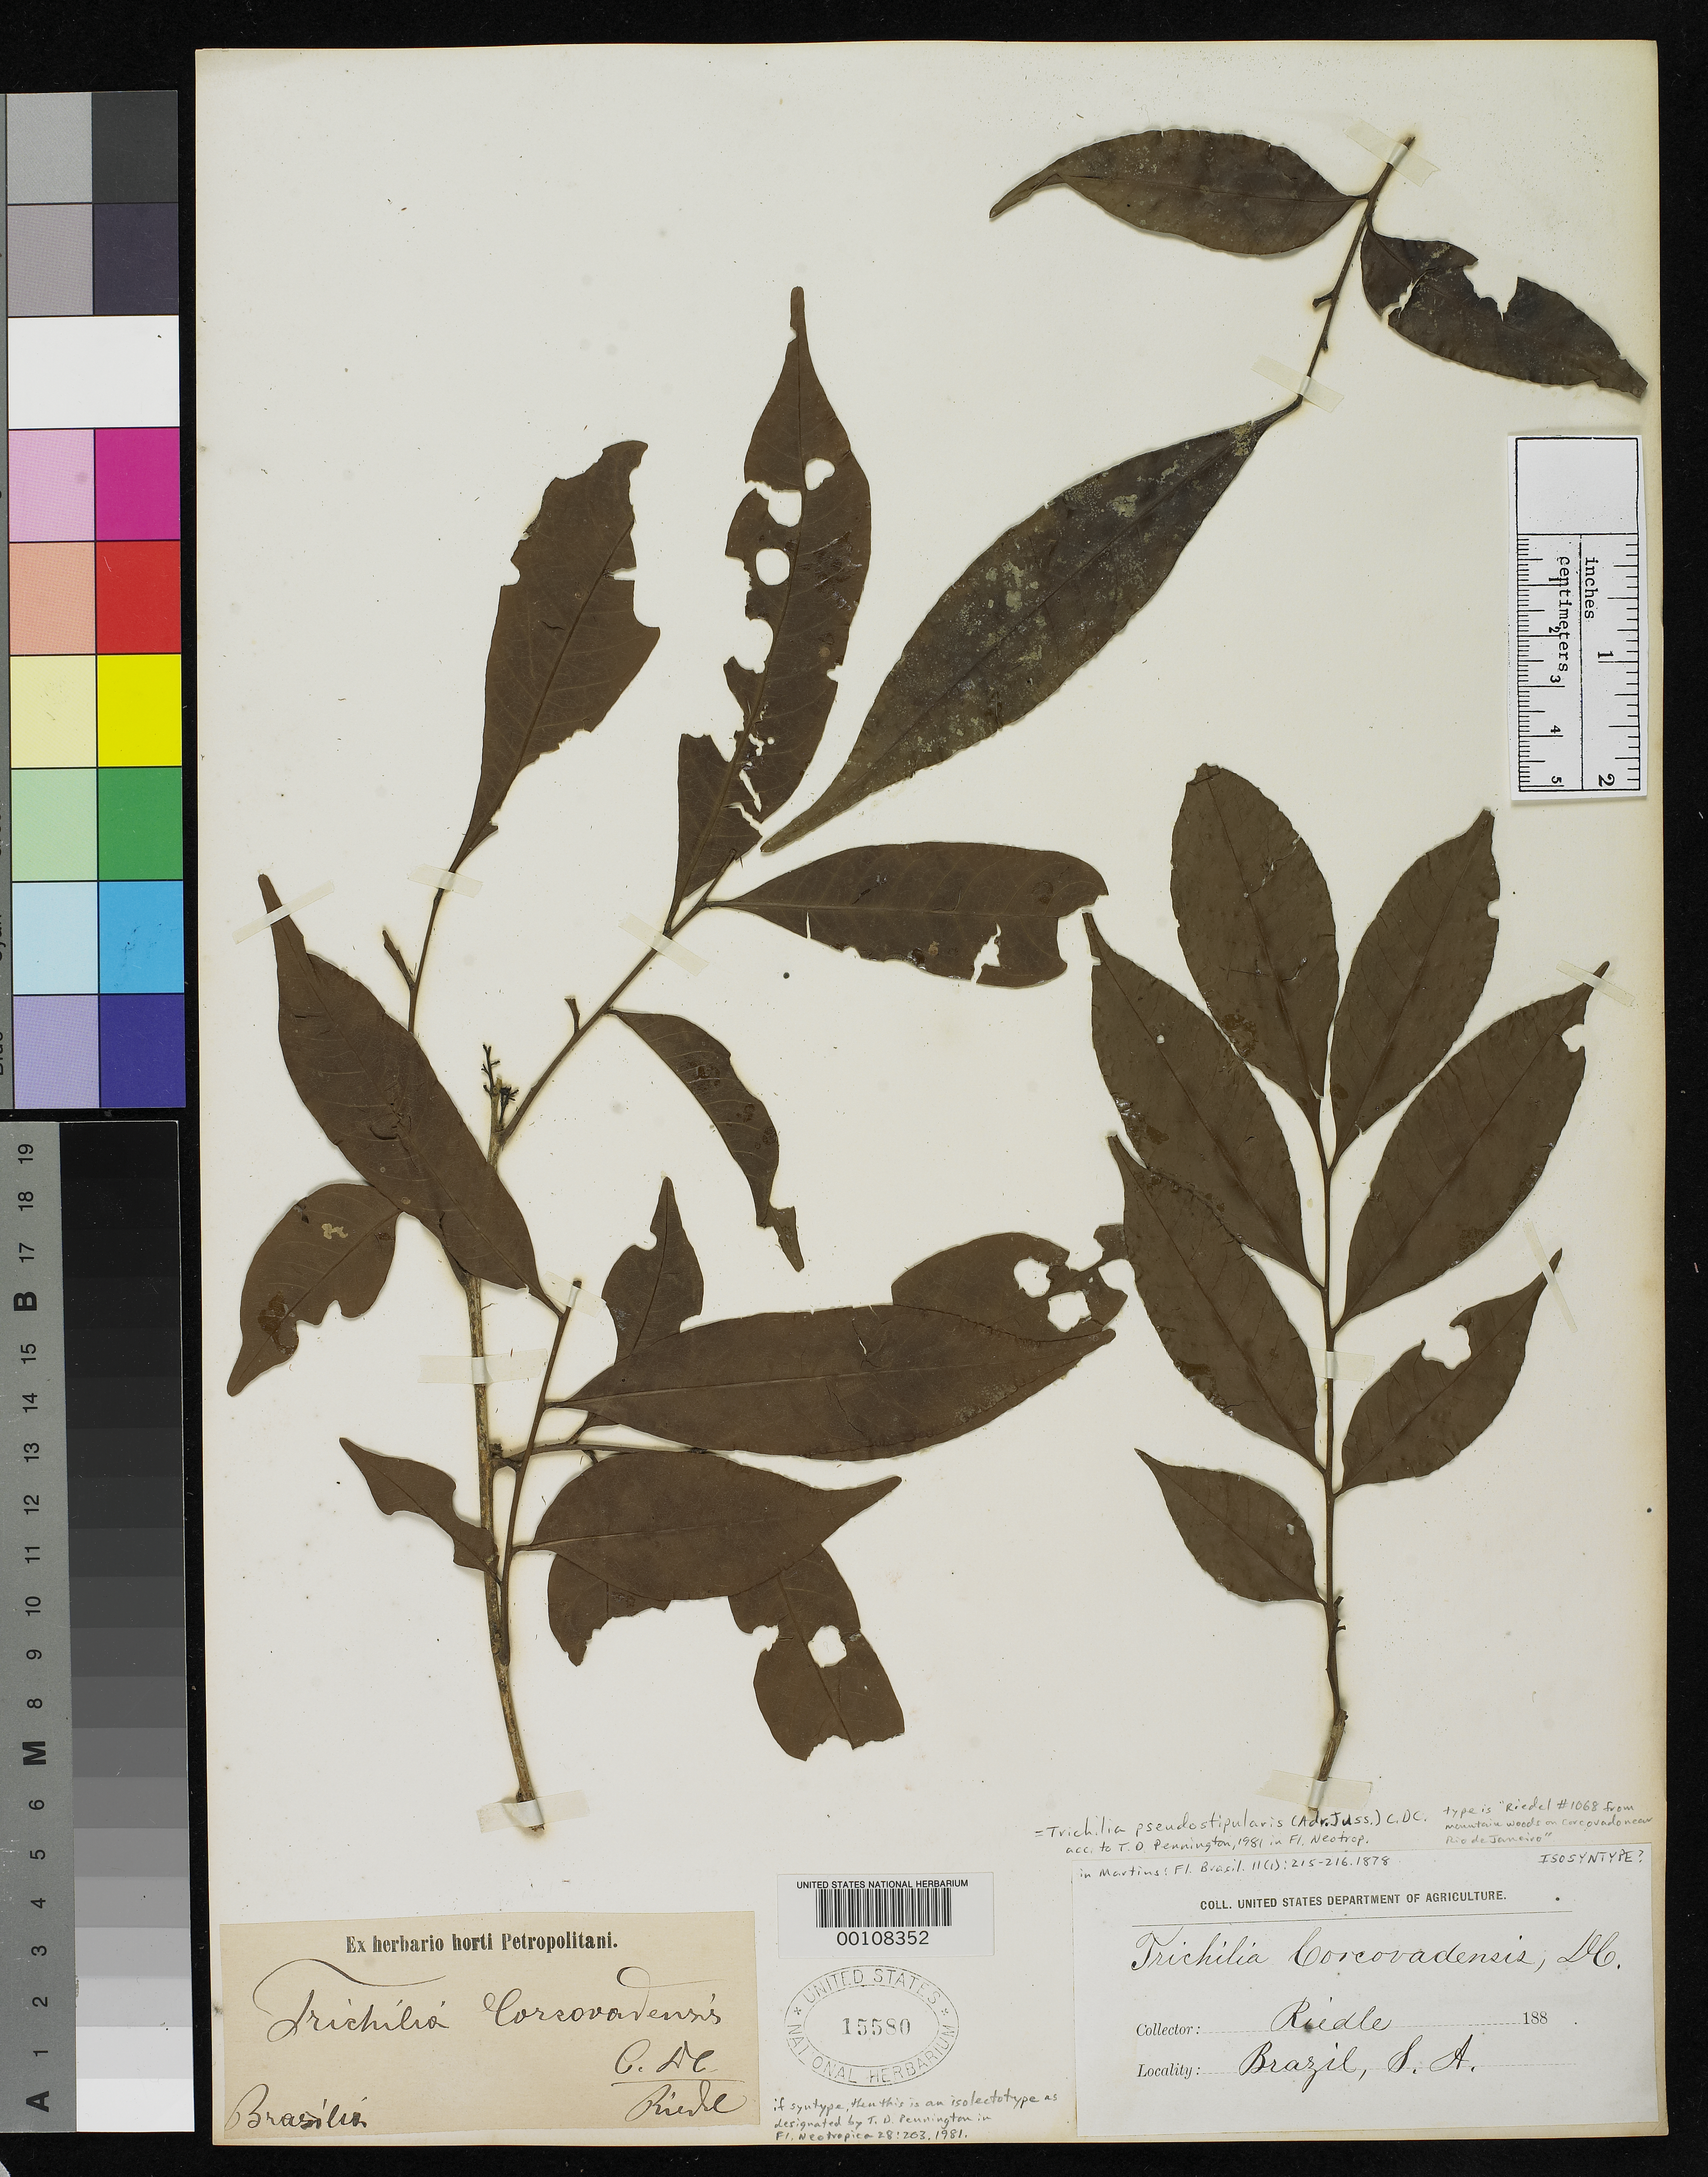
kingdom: Plantae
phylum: Tracheophyta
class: Magnoliopsida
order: Sapindales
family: Meliaceae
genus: Trichilia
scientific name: Trichilia corcovadensis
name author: C. DC. in Mart.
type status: Isosyntype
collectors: L. Riedel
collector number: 1068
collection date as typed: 188-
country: Brazil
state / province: Rio de Janeiro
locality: Corcovado.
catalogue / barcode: US 15581